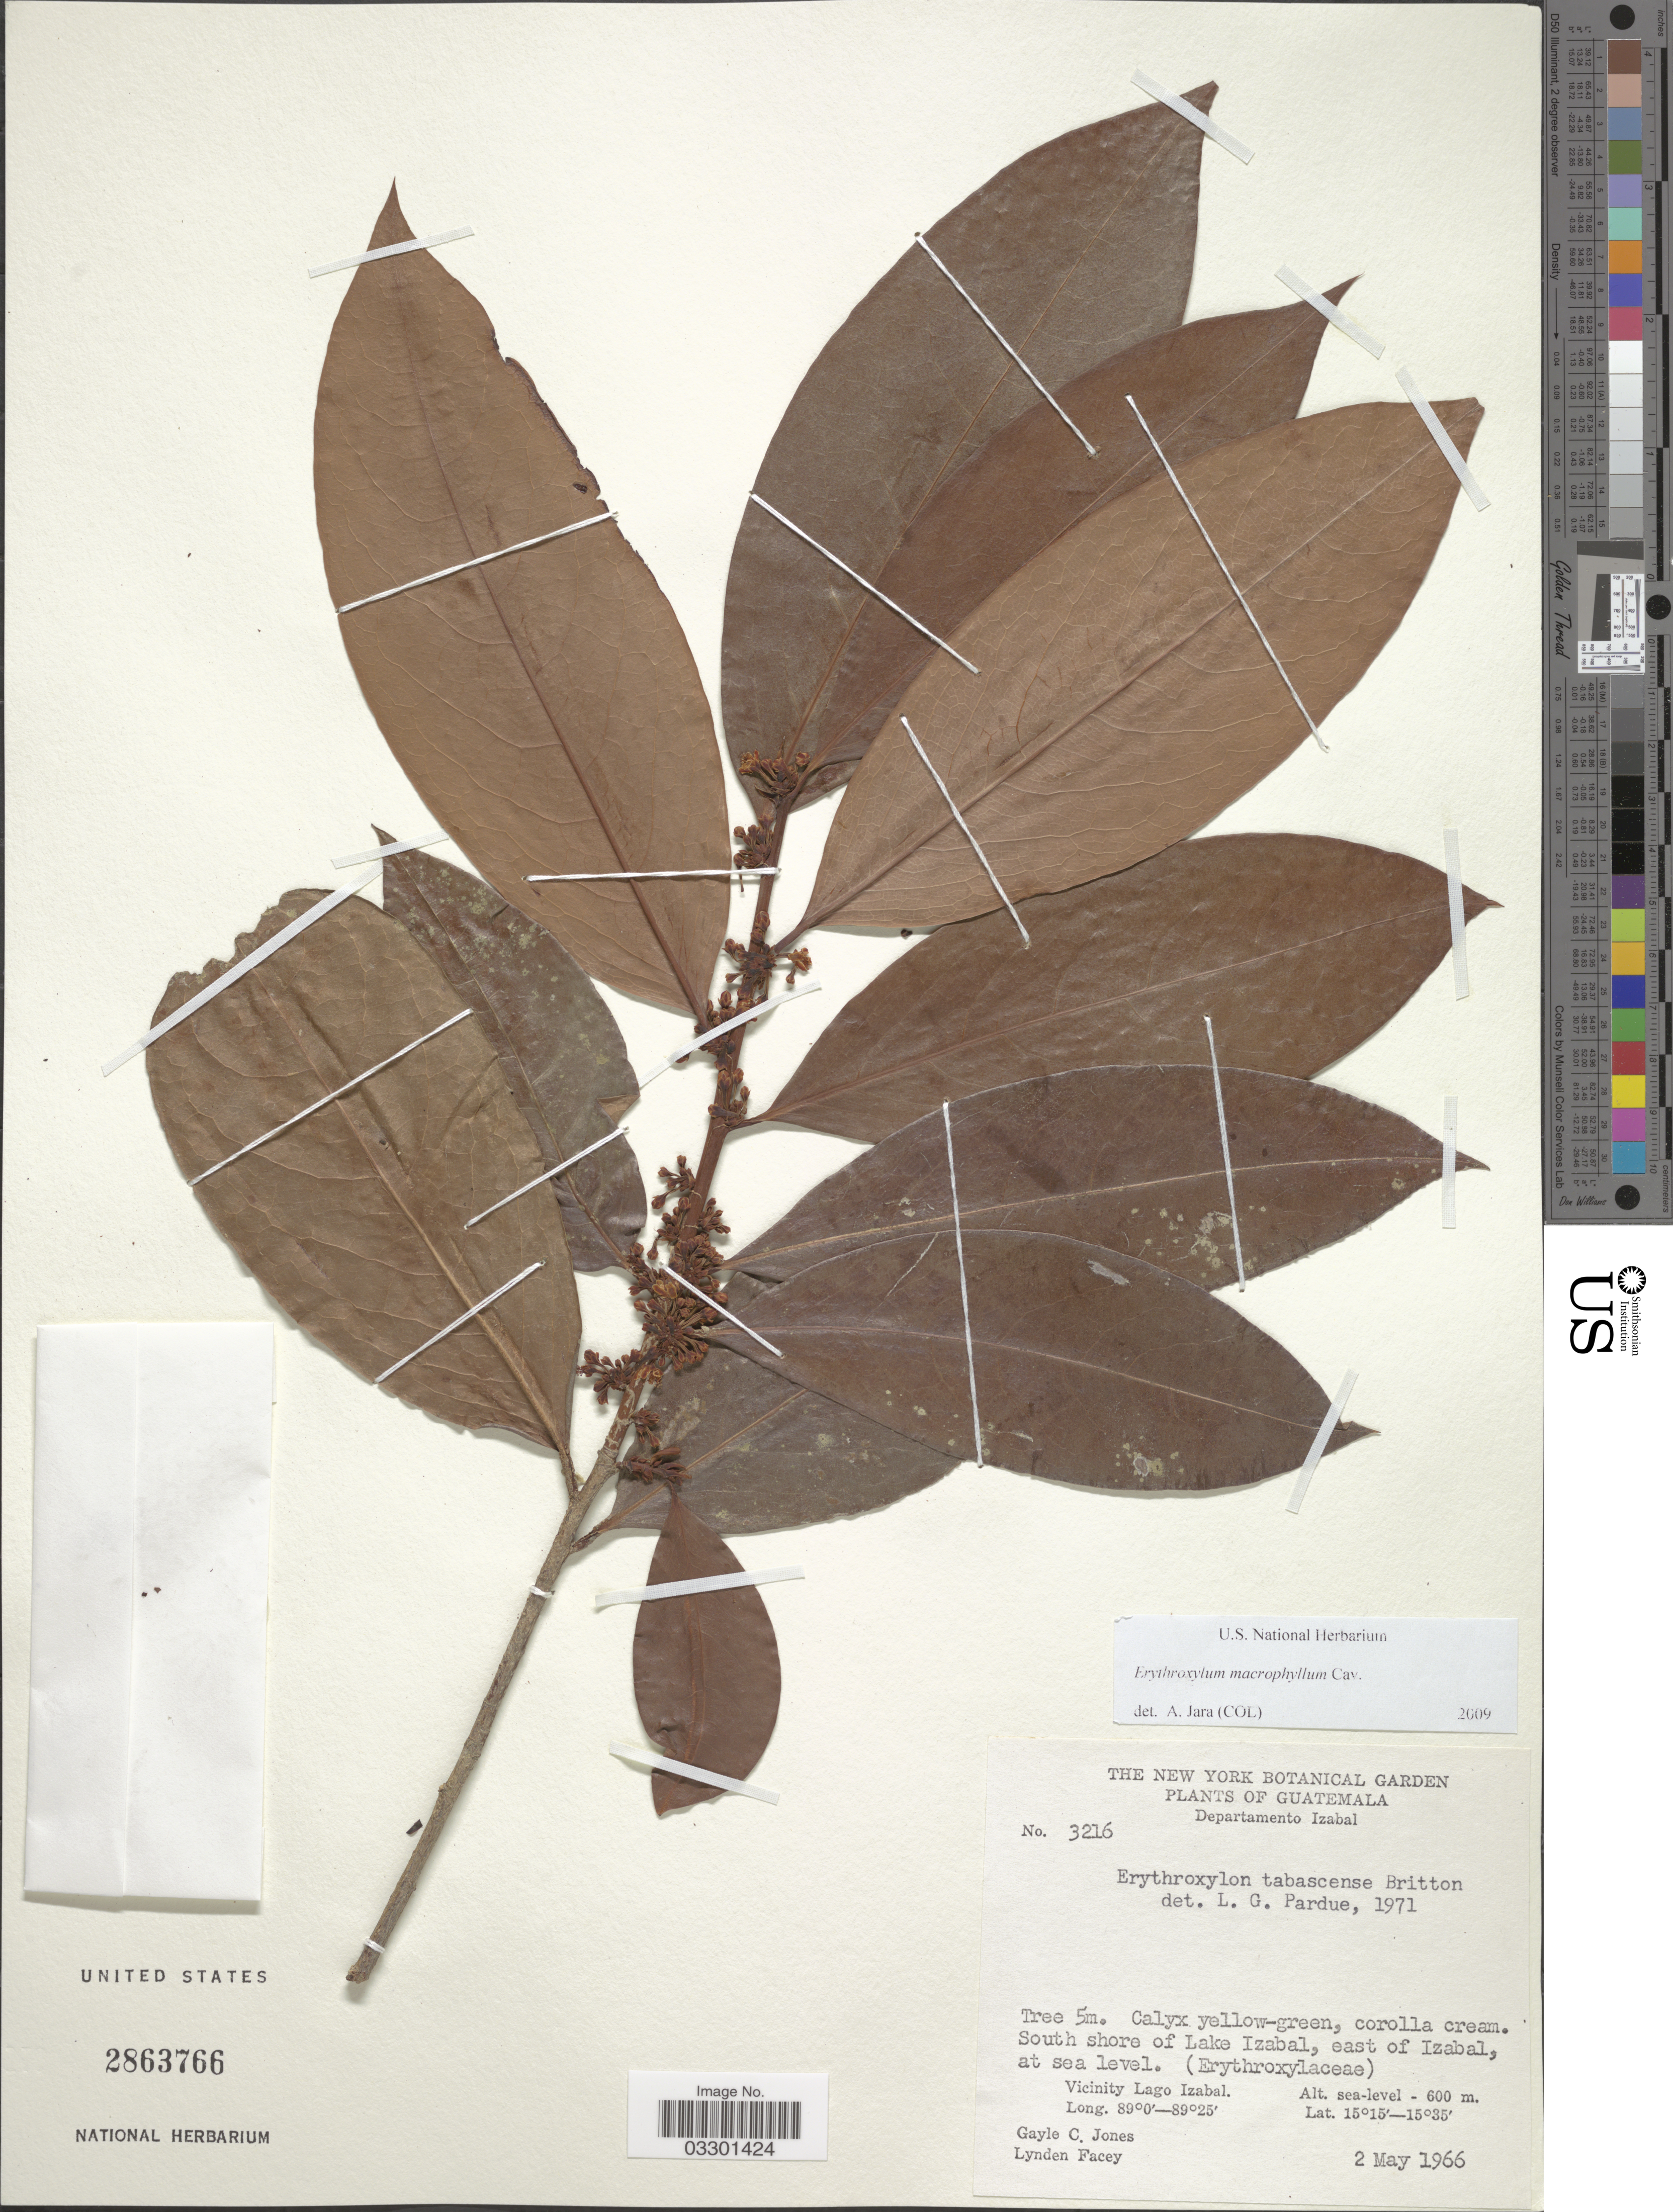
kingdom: Plantae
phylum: Tracheophyta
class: Magnoliopsida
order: Malpighiales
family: Erythroxylaceae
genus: Erythroxylum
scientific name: Erythroxylum macrophyllum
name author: Cav.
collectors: G. C. Jones & L. Facey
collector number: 3216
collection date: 1966-05-02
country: Guatemala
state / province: Izabal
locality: Departamento Izabal. South shore of Lake Izabal, east of Izabal, at sea level. Vicinity Lago Izabal.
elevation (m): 0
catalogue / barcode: US 2863766